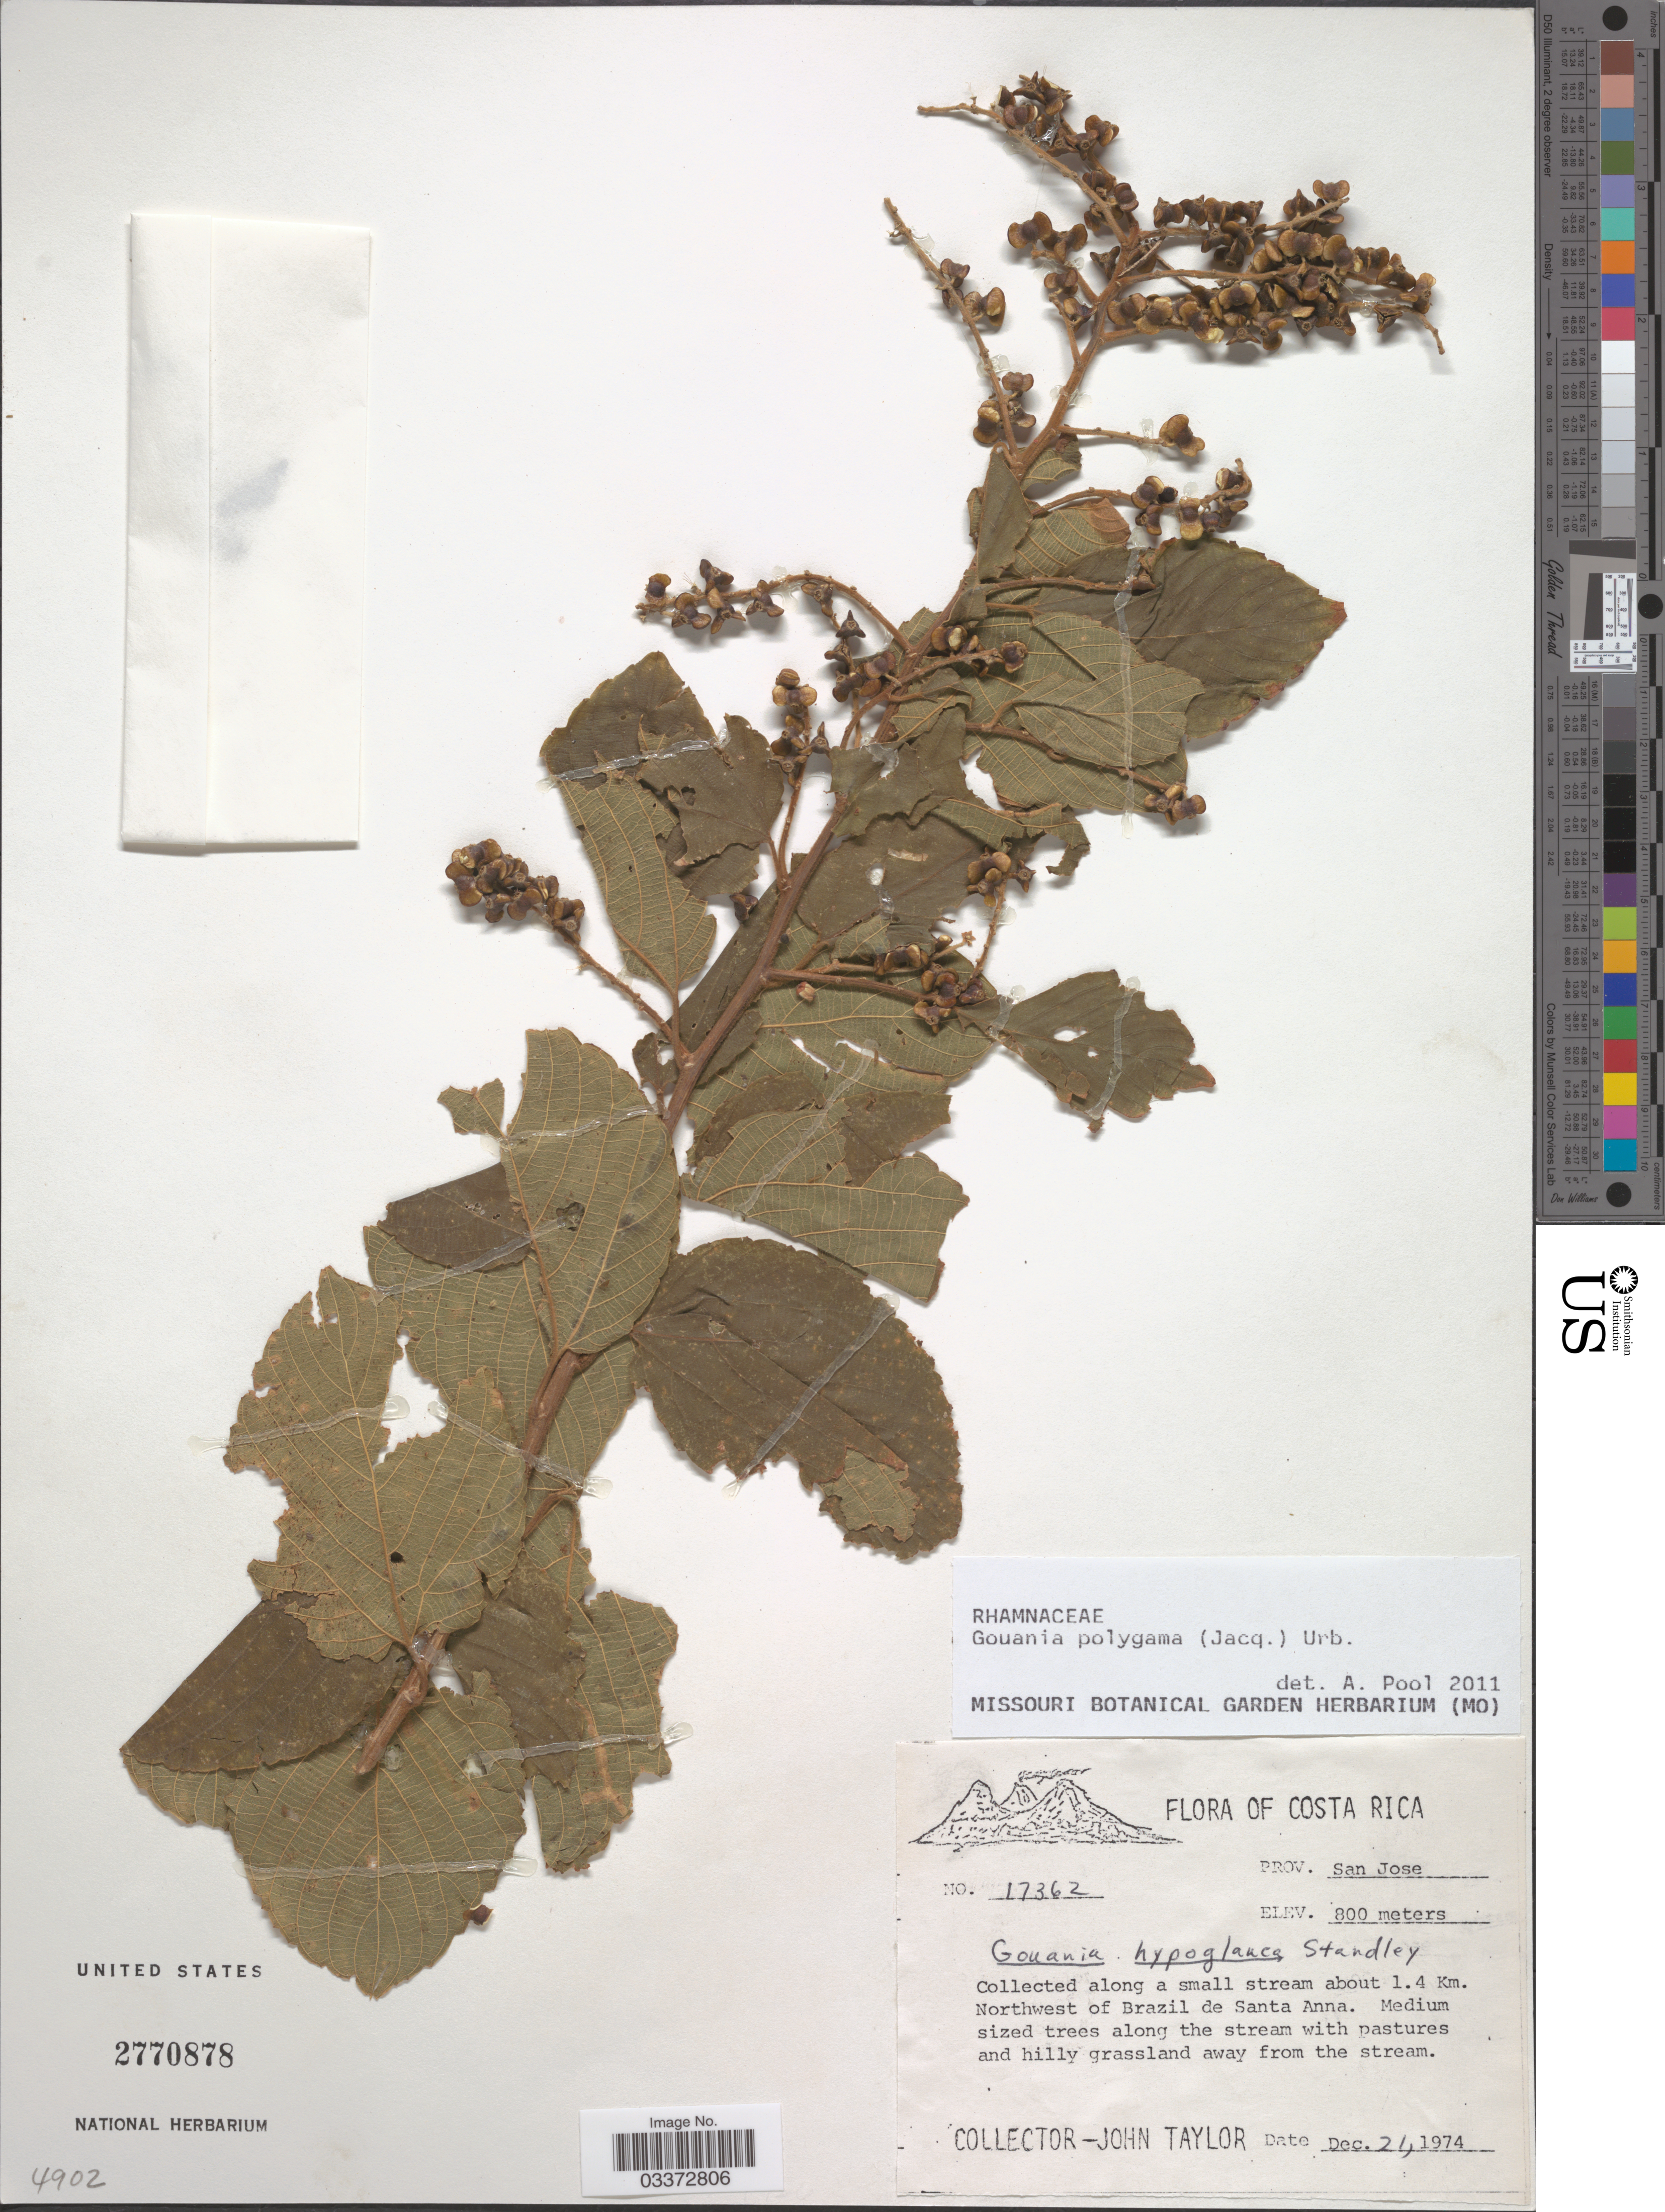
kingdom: Plantae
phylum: Tracheophyta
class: Magnoliopsida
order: Rosales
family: Rhamnaceae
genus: Gouania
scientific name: Gouania polygama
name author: (Jacq.) Urb.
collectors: J. Taylor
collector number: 17362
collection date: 1974-12-24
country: Costa Rica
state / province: San José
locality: Along a small stream about 1.4 Km. Northwest of Brazil de Santa Anna.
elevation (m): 800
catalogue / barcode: US 2770878